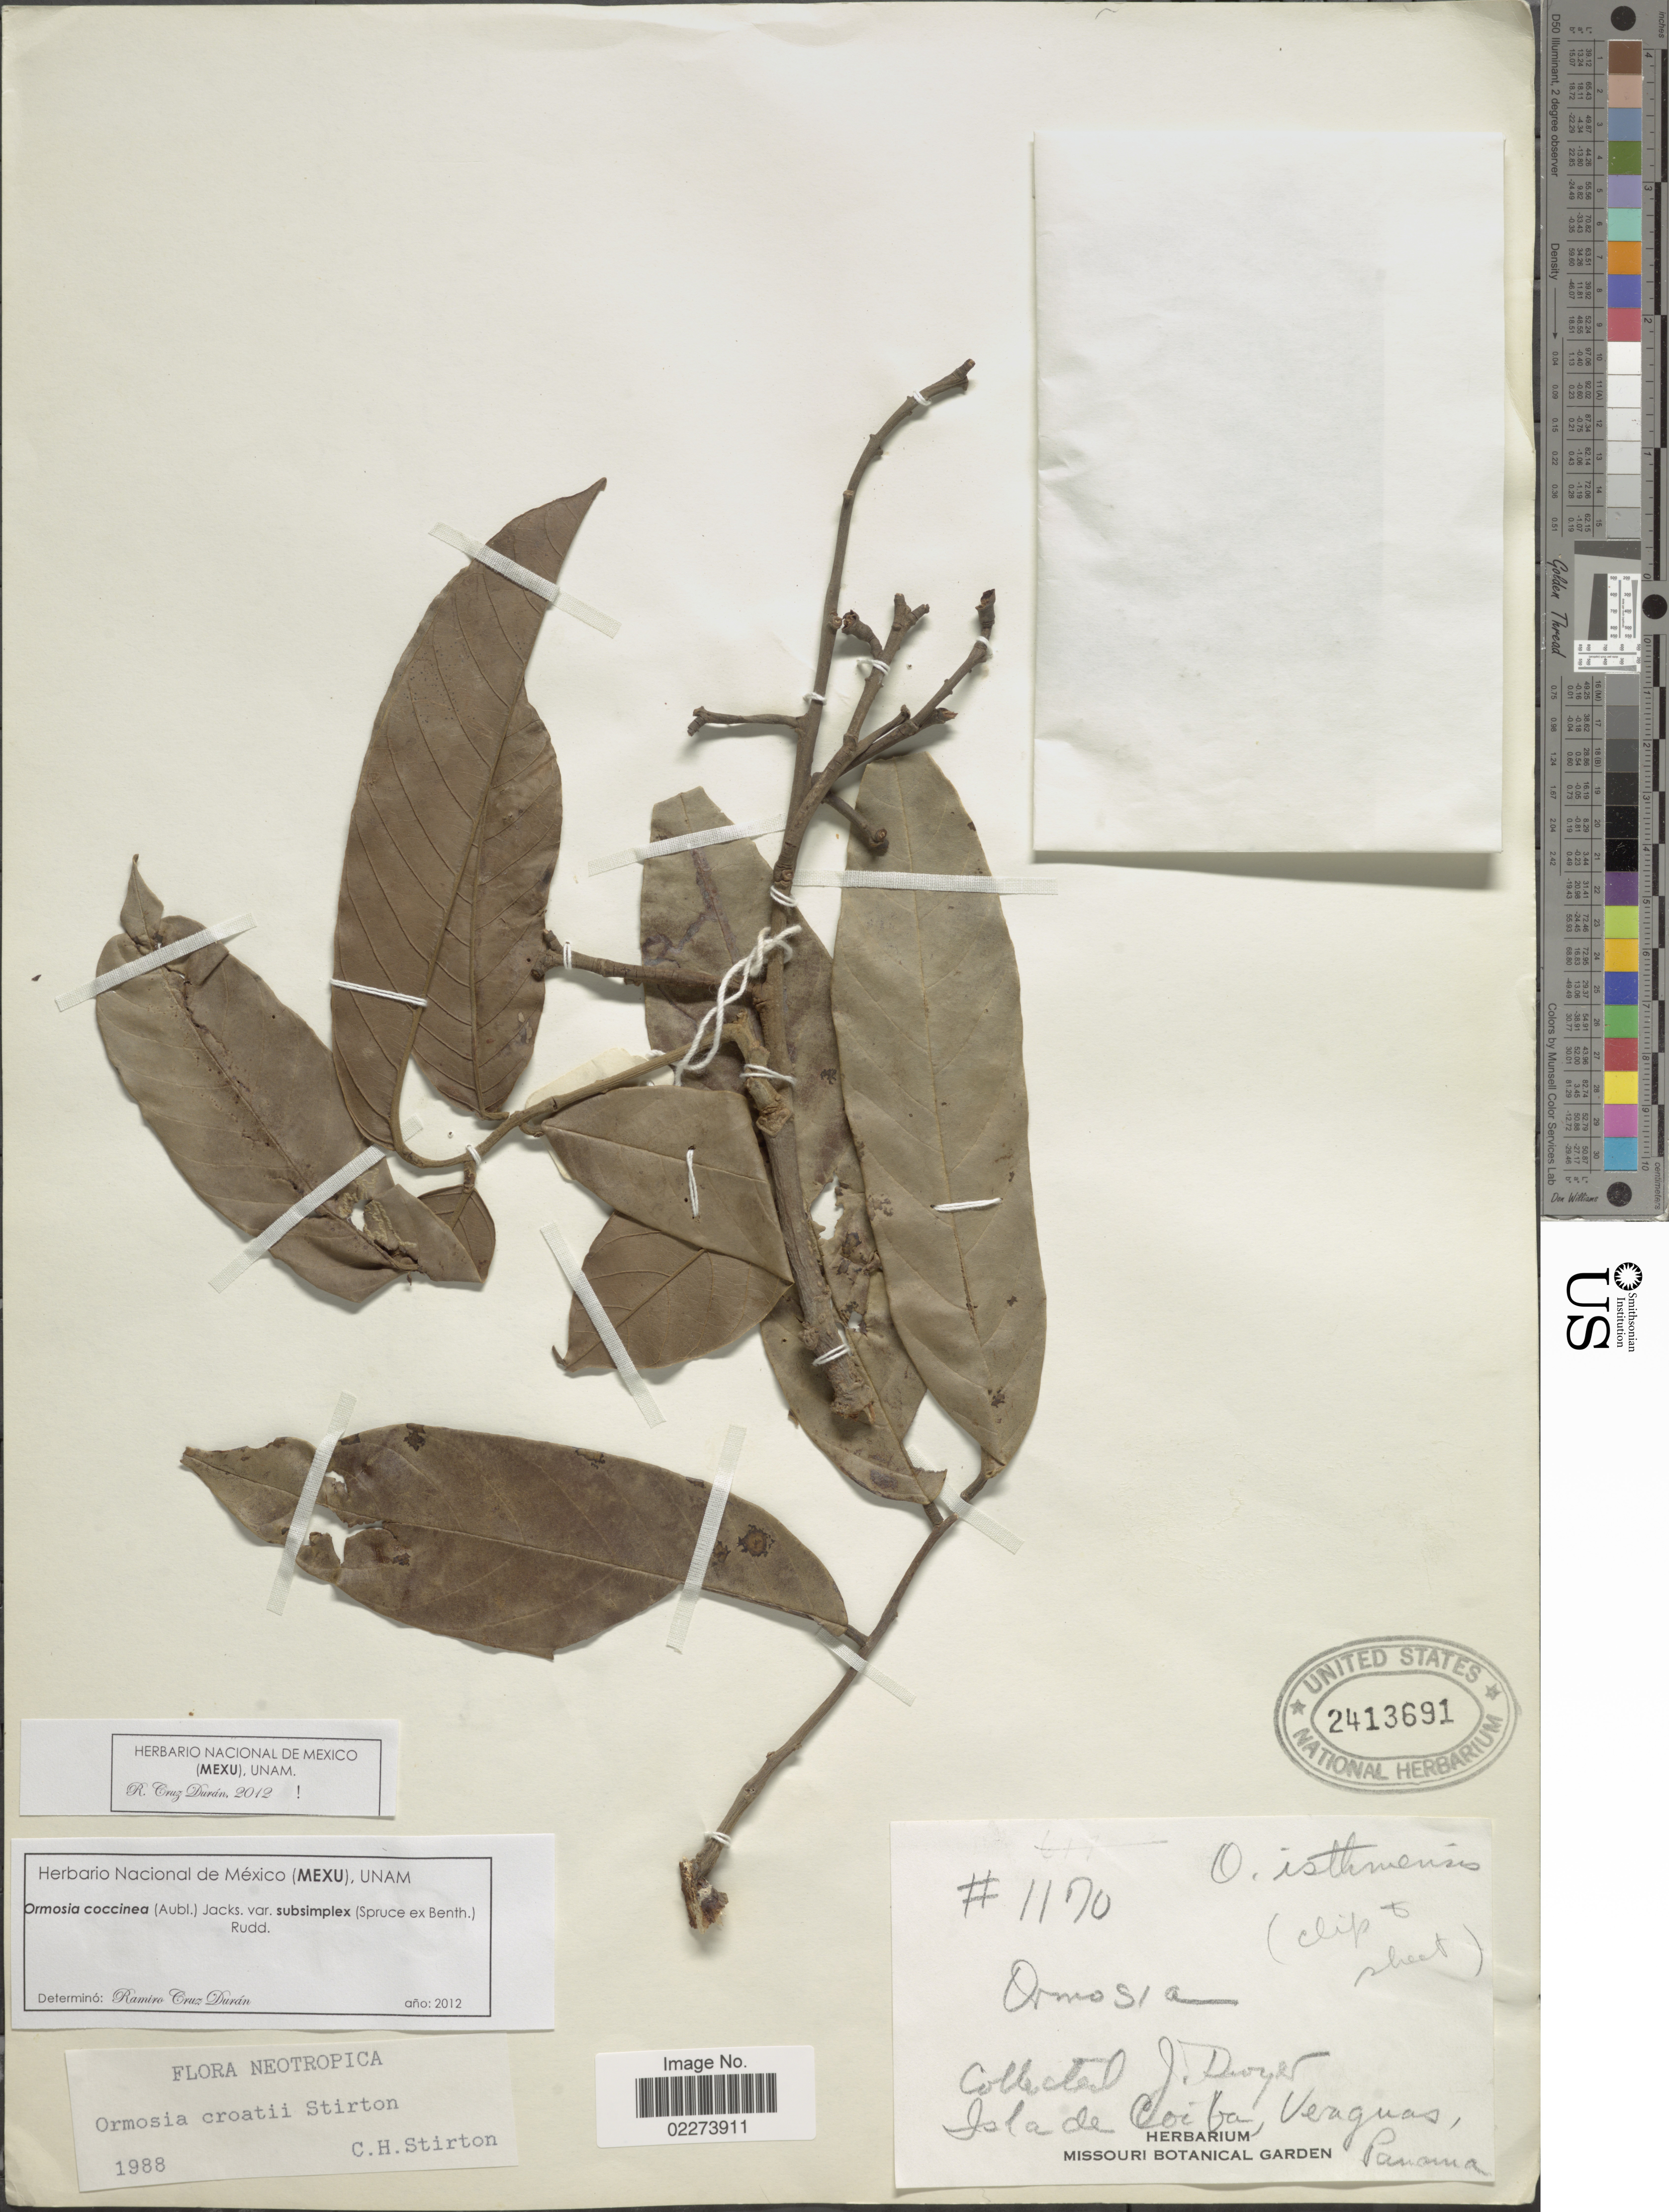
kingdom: Plantae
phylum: Tracheophyta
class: Magnoliopsida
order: Fabales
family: Fabaceae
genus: Ormosia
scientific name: Ormosia coccinea var. subsimplex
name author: (Spruce ex Benth.) Rudd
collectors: J. Dwyer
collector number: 1170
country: Panama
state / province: Veraguas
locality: Isla de Coiba, Veraguas, Panama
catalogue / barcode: US 2413691